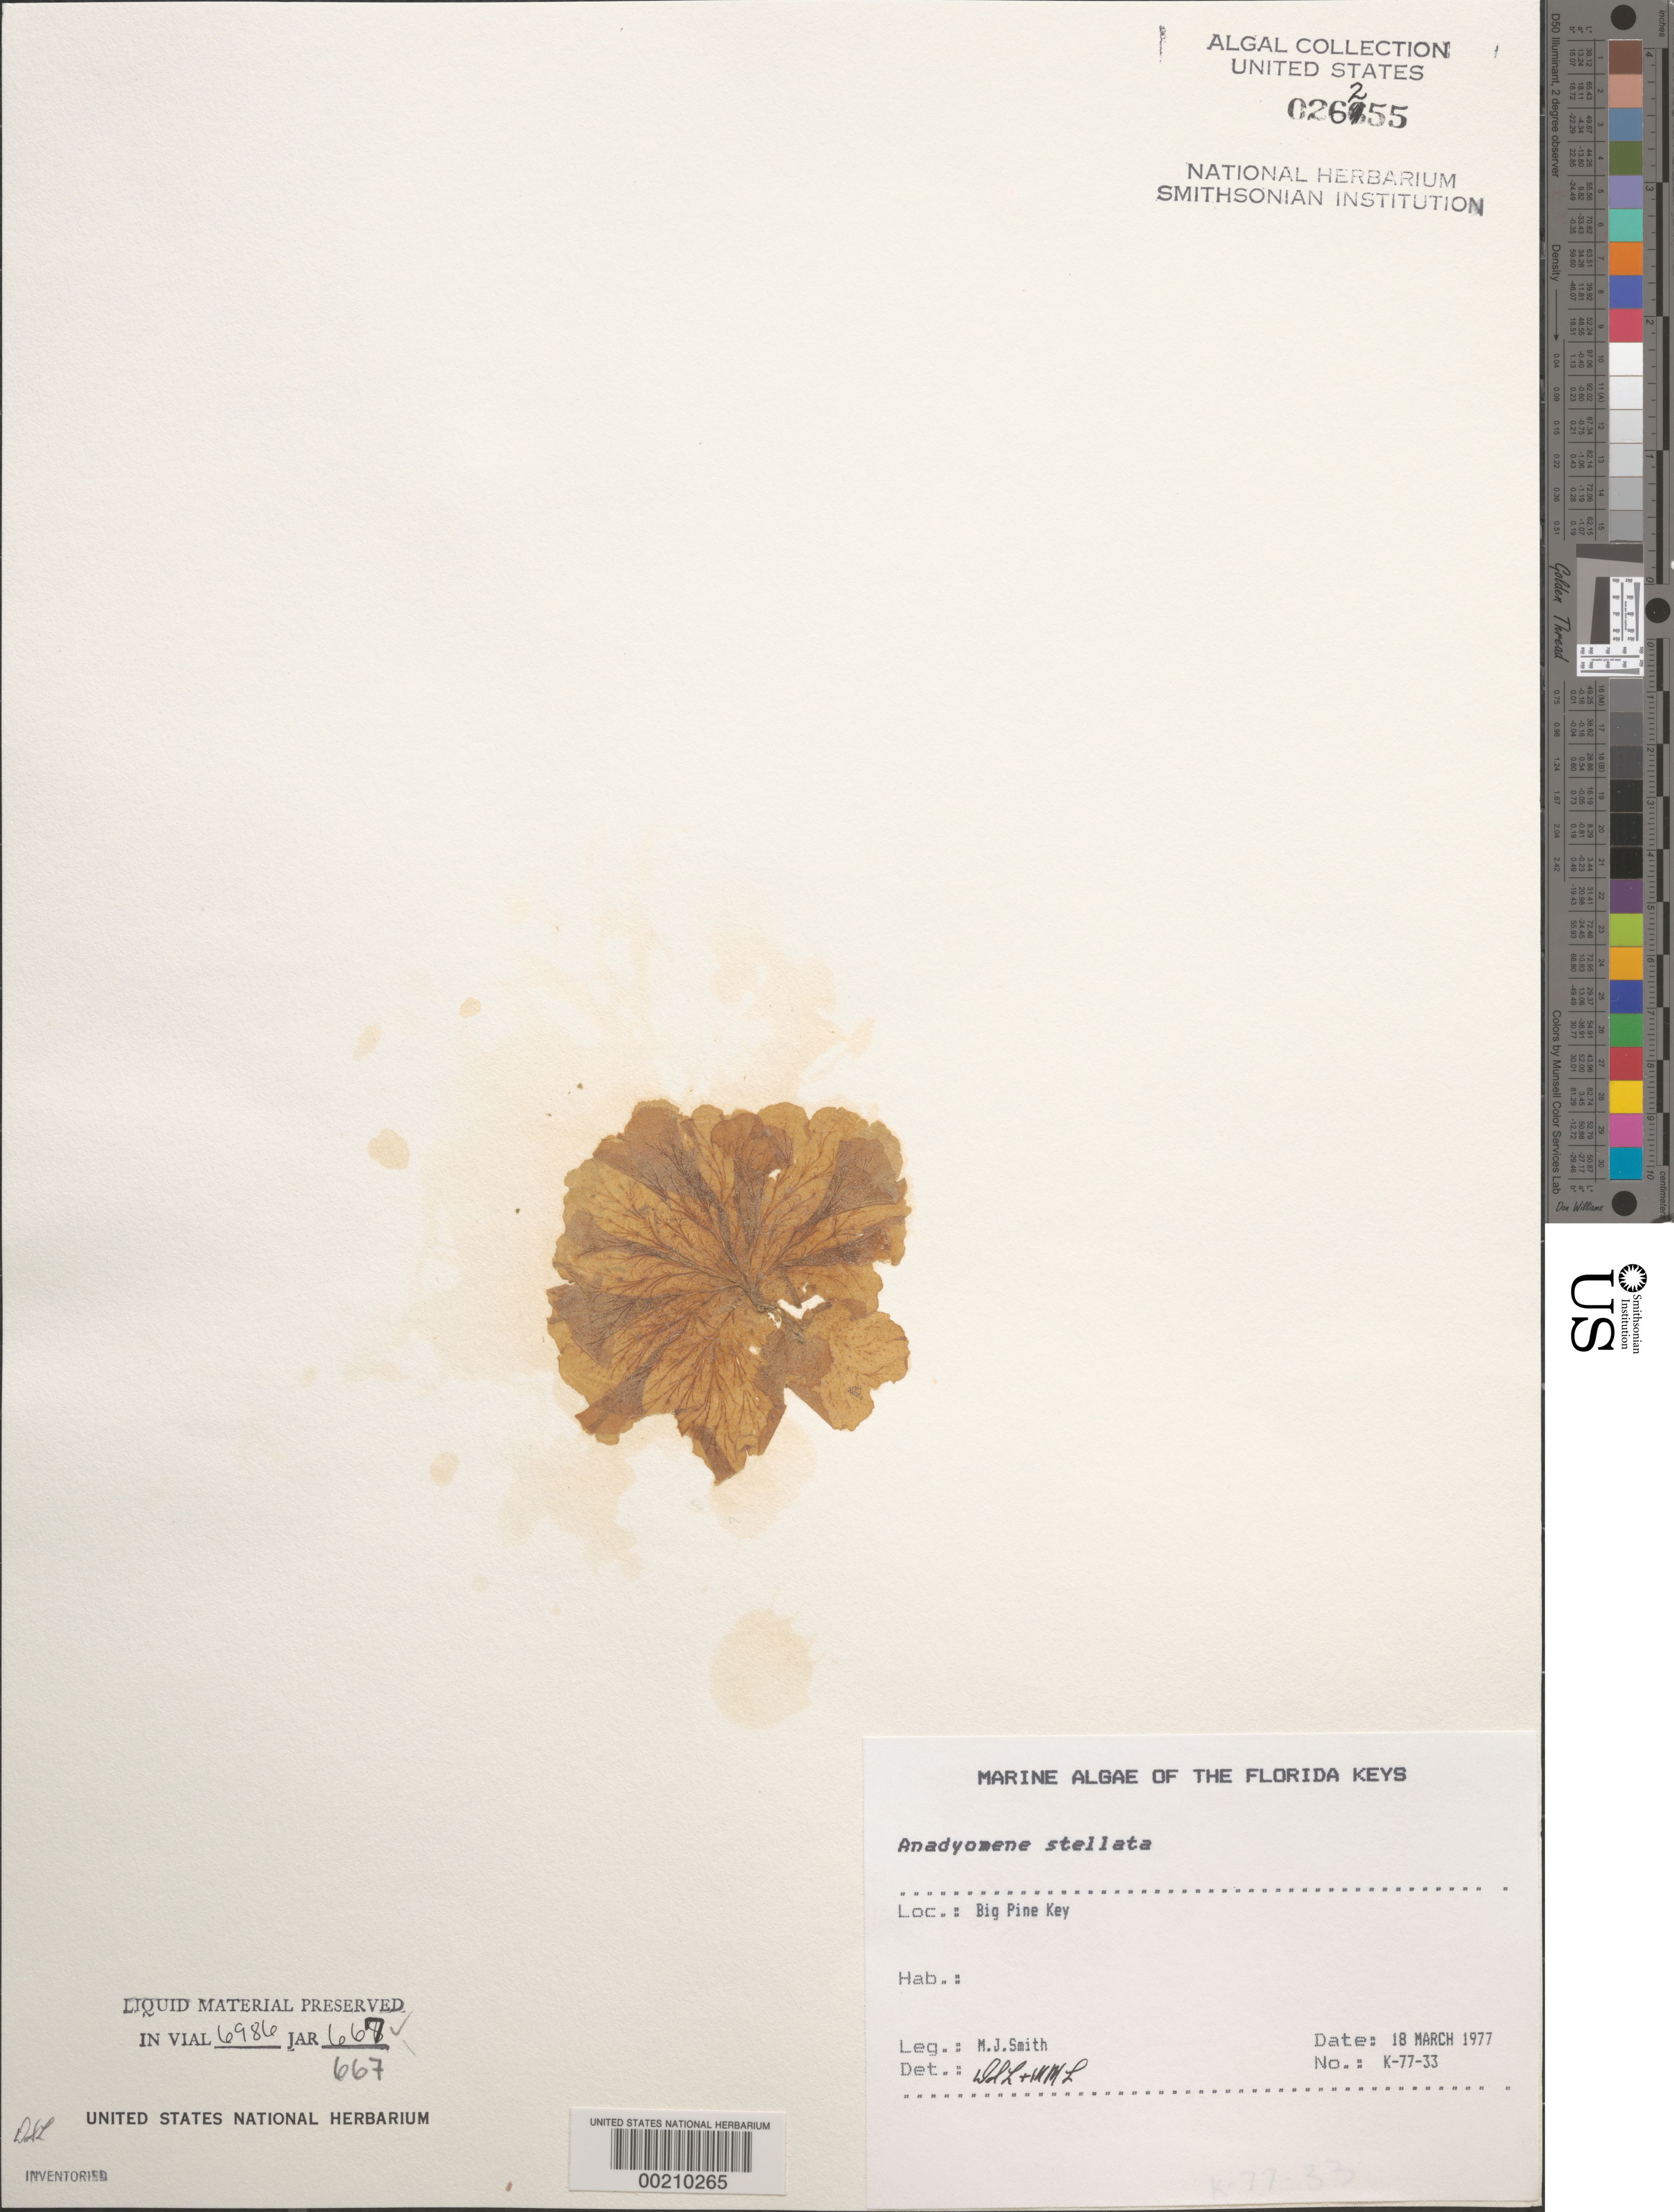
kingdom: Plantae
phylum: Chlorophyta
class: Ulvophyceae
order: Cladophorales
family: Anadyomenaceae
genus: Anadyomene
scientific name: Anadyomene stellata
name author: (Wulfen) C. Agardh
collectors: M. Smith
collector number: K-77-33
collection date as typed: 18 Mar 1977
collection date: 1977-03-18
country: United States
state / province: Florida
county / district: Monroe County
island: Big Pine Key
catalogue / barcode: US 26255